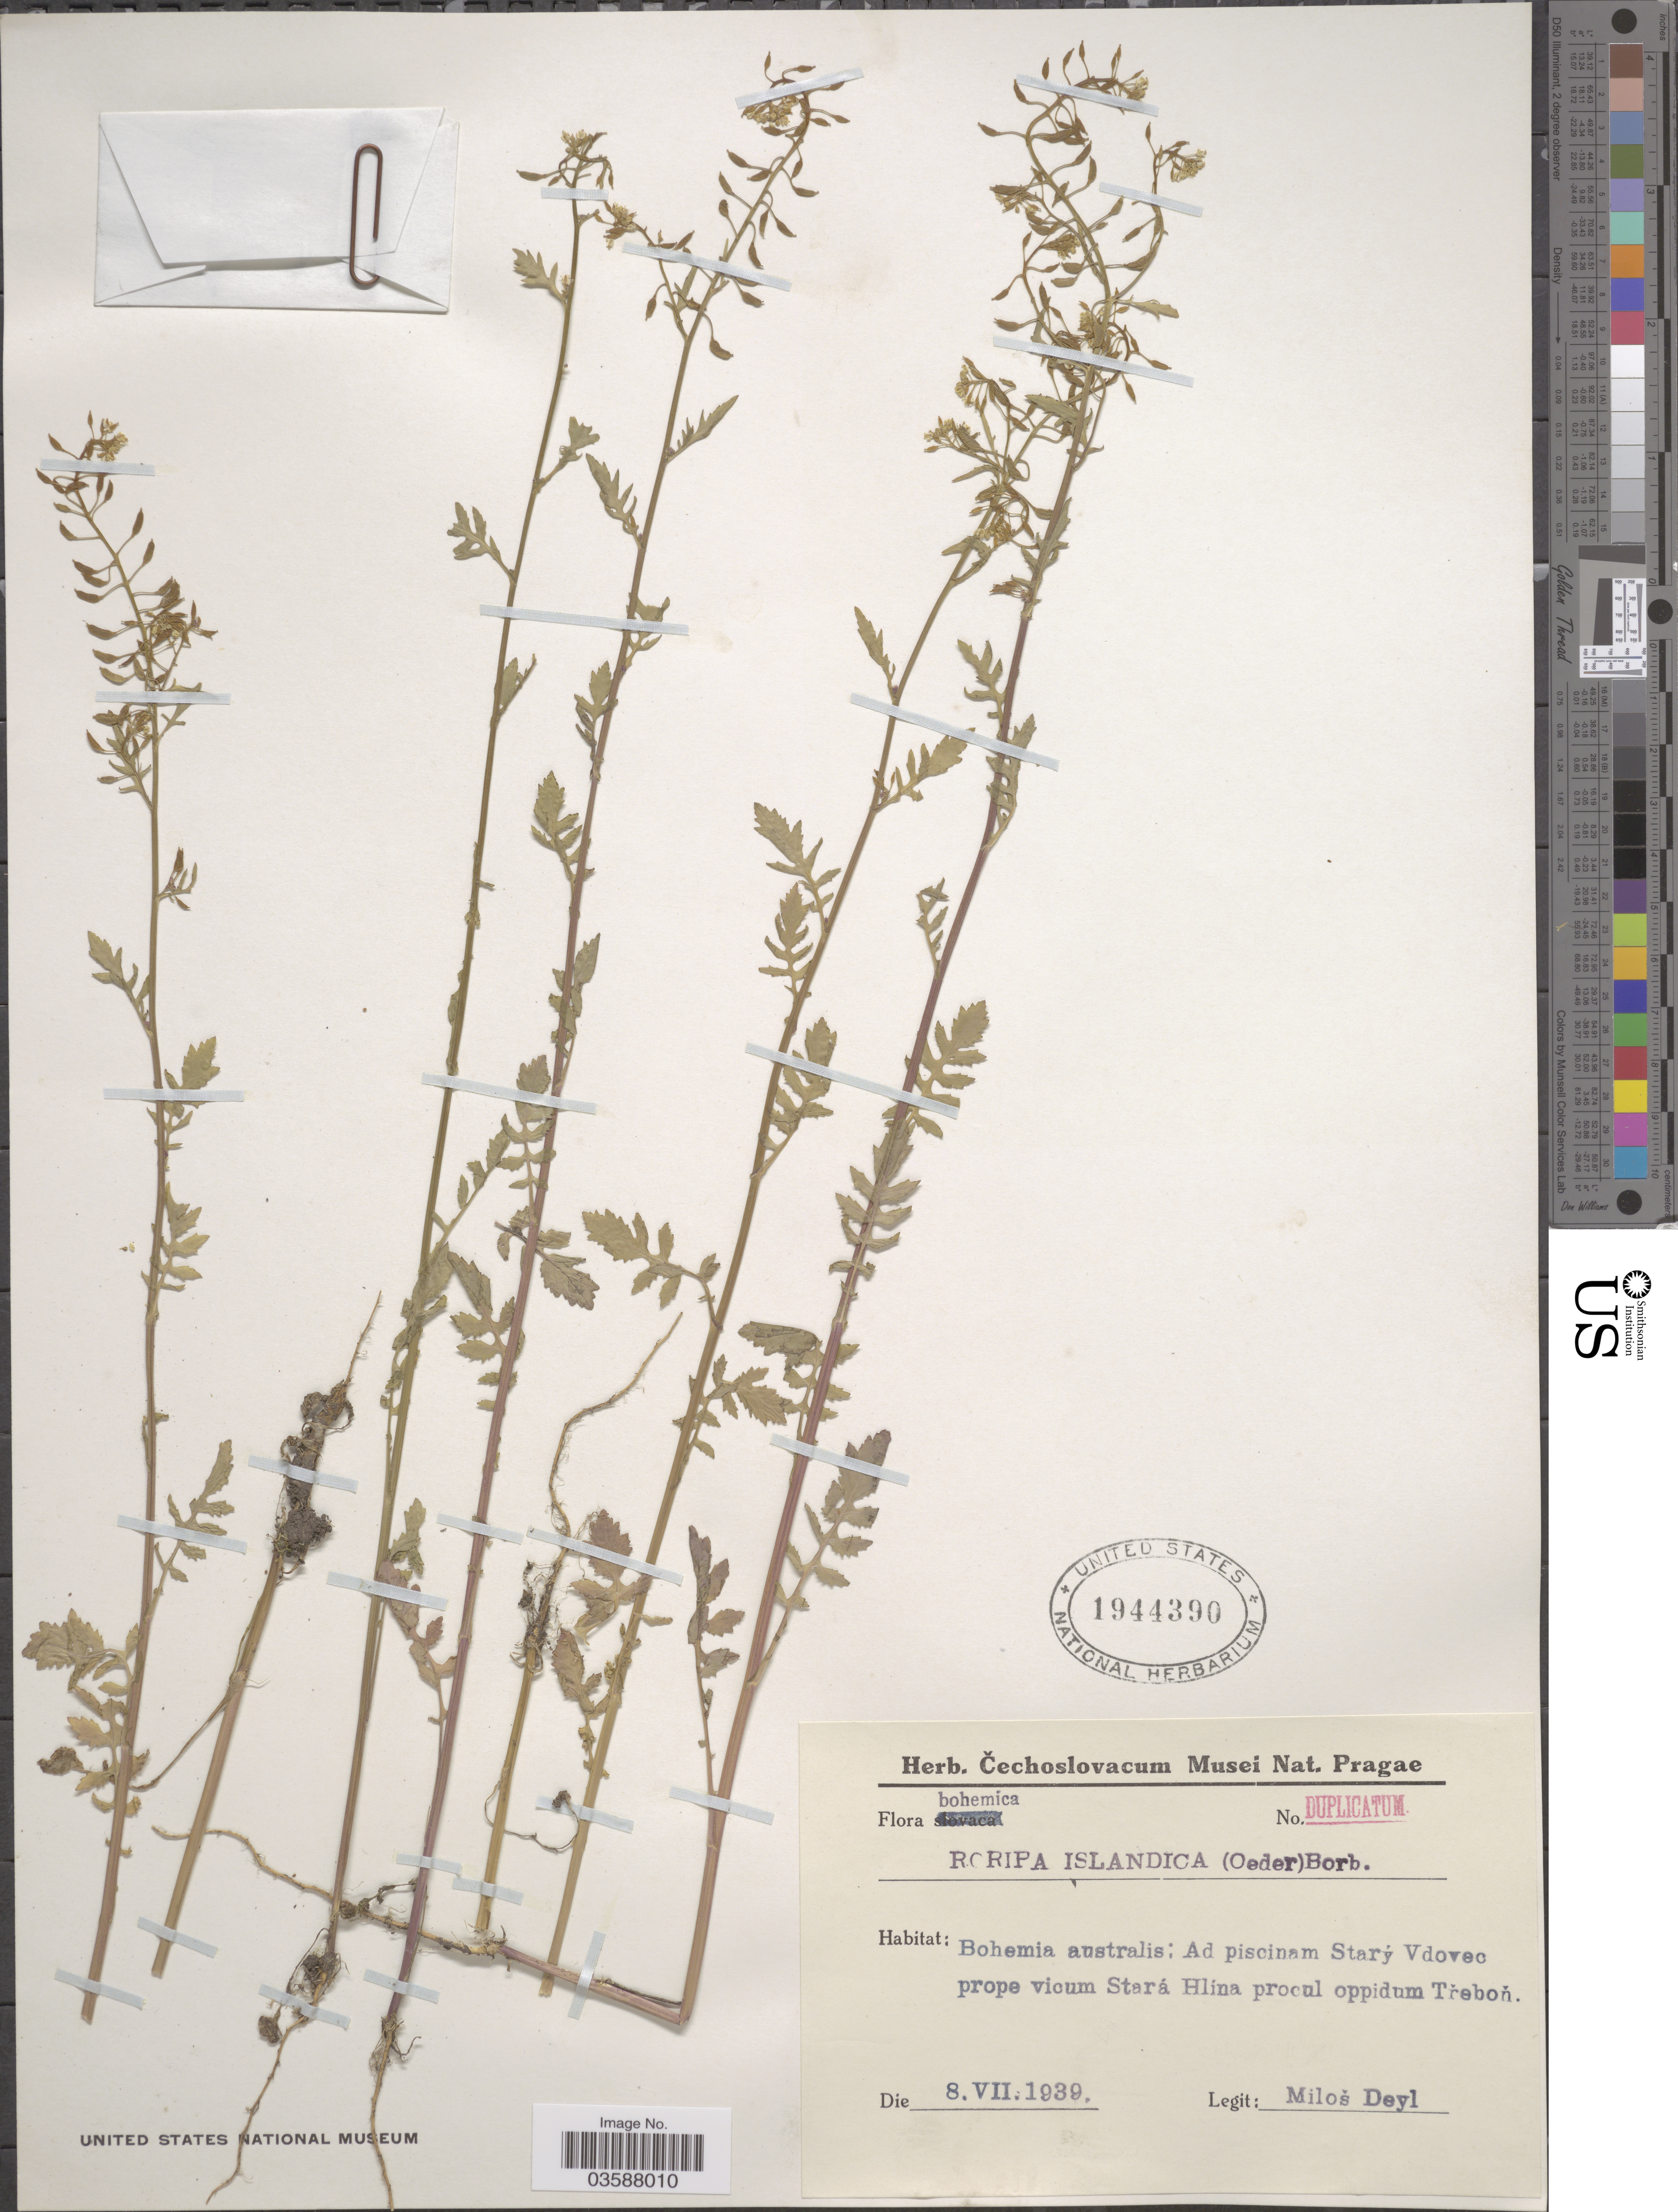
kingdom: Plantae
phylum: Tracheophyta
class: Magnoliopsida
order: Brassicales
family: Brassicaceae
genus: Rorippa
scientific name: Rorippa islandica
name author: (Oeder) Borbás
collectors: M. Deyl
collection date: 1939-07-08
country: Czechia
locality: Bohemica. Bohemia australis: Ad piscinam Starý Vdovec prope vicum Stará Hlina procul oppidum Třeboň.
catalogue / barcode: US 1944390